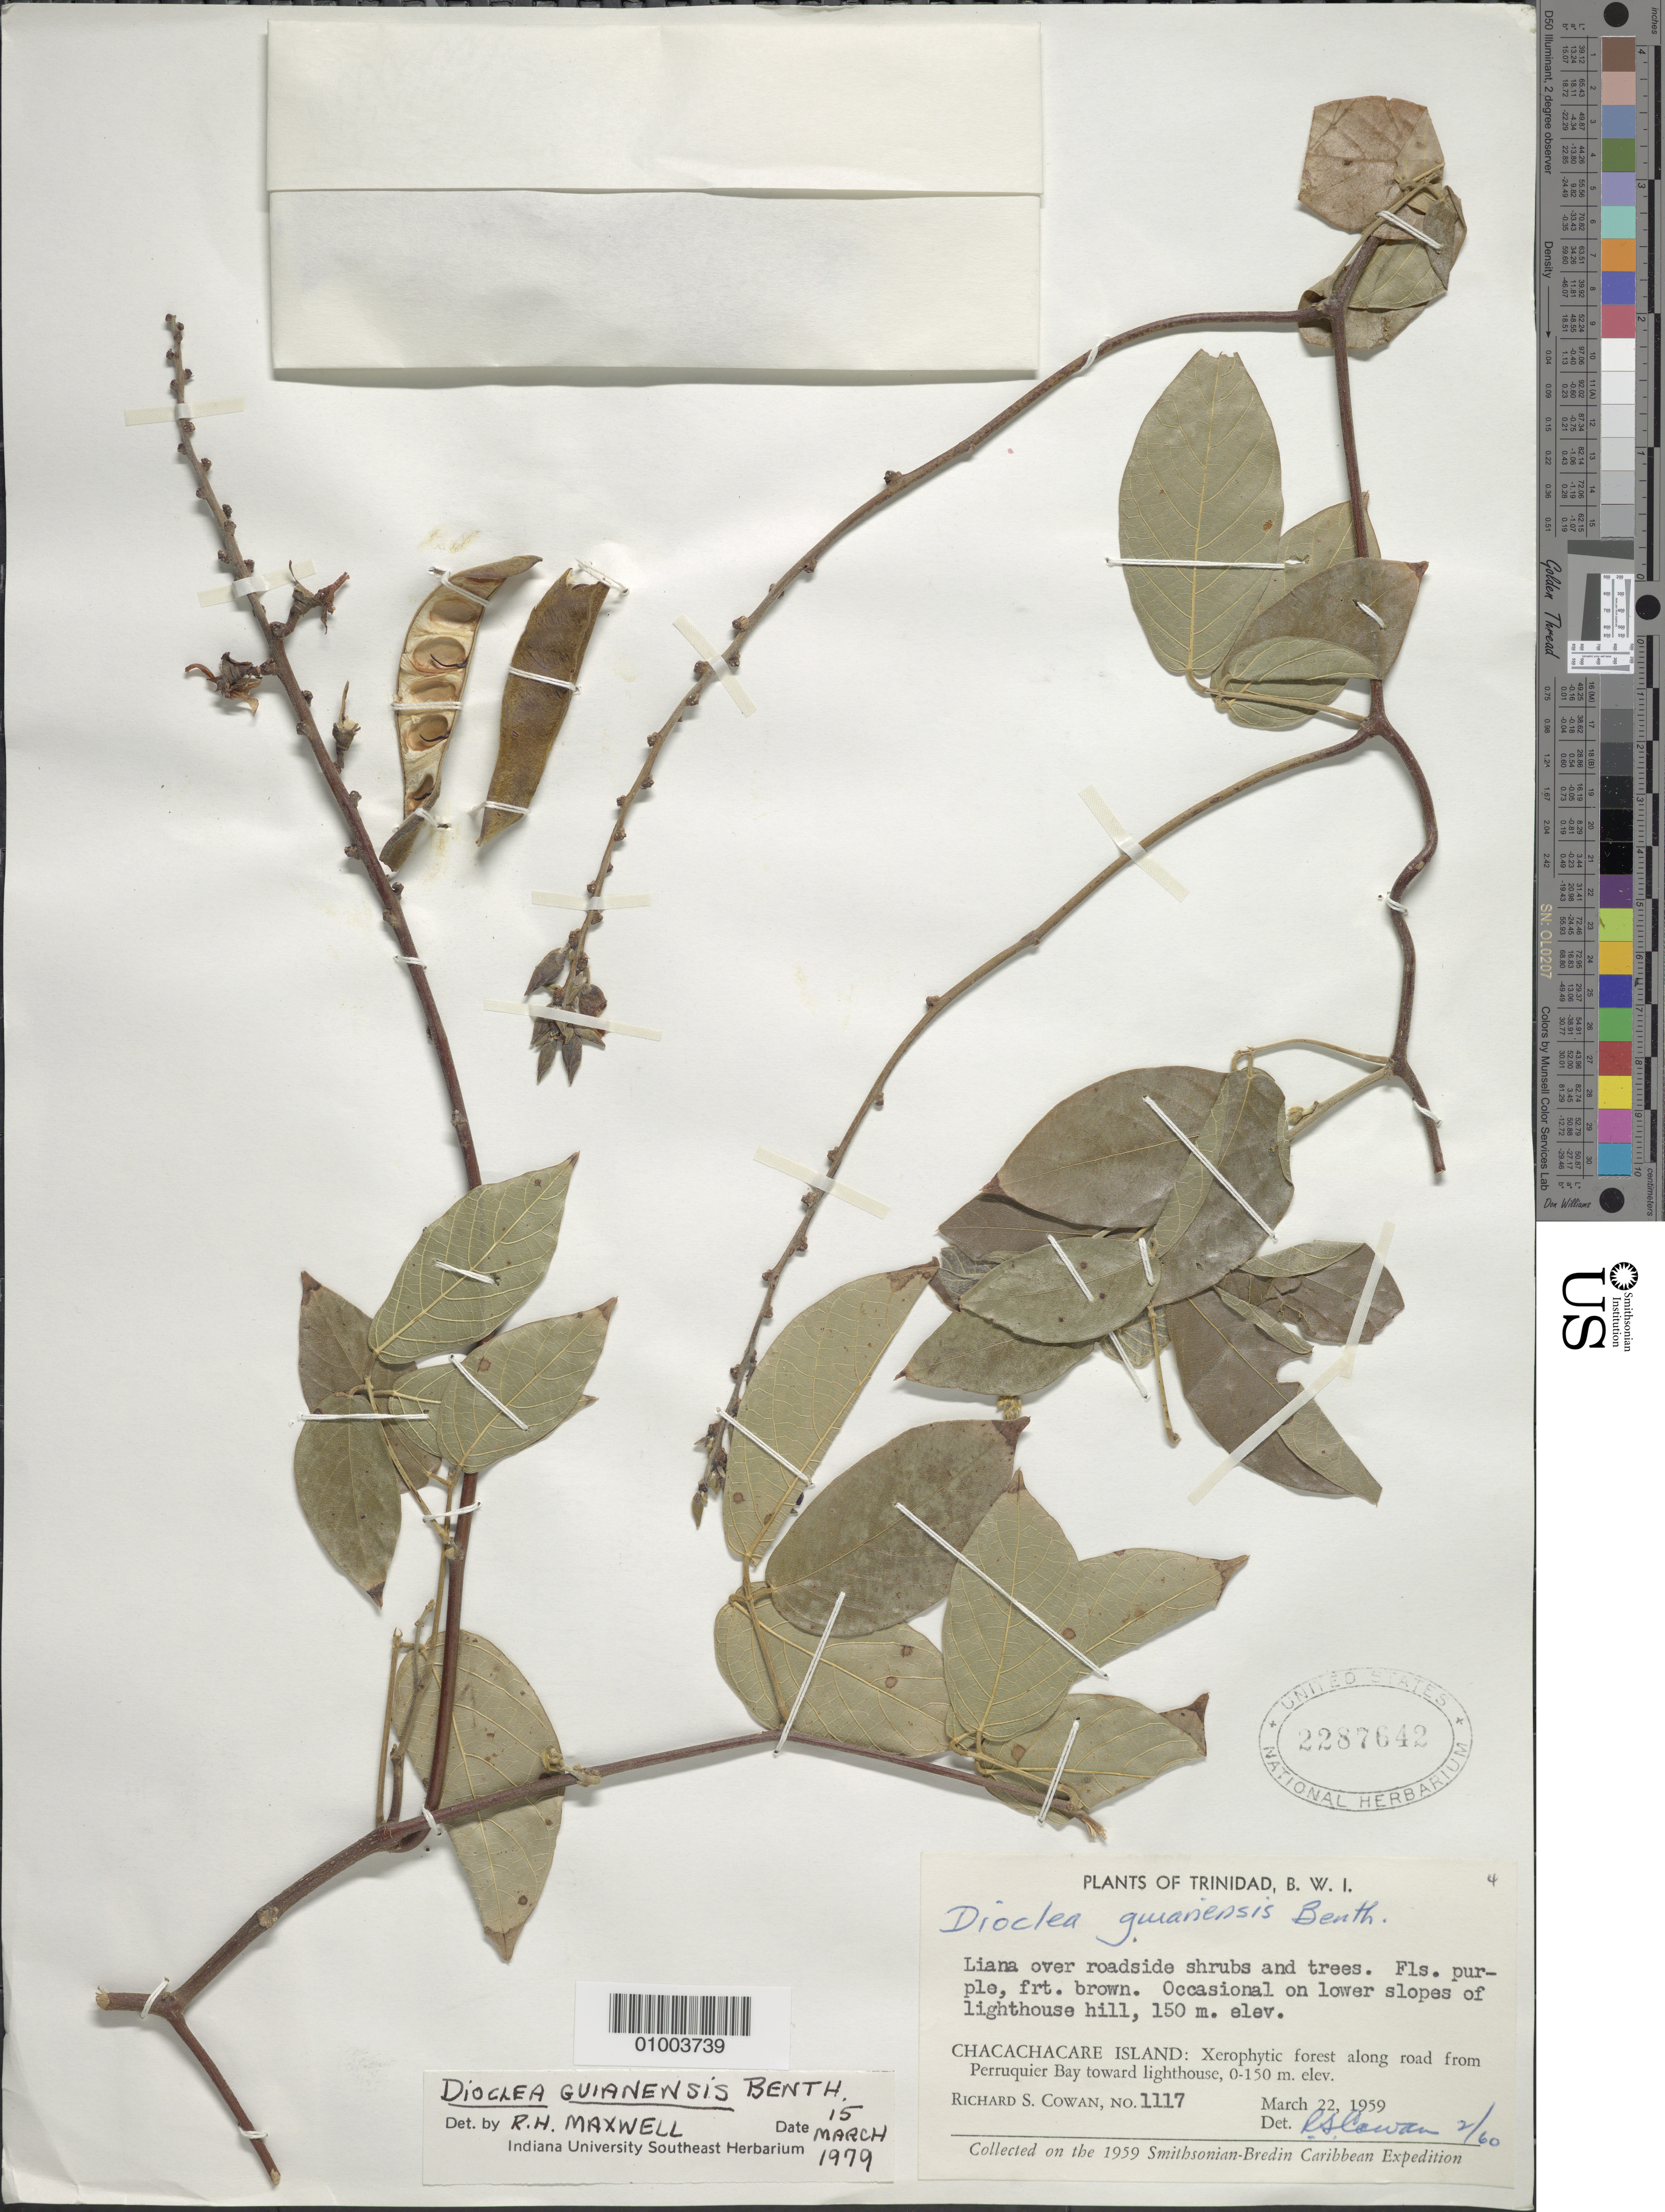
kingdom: Plantae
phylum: Tracheophyta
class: Magnoliopsida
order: Fabales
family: Fabaceae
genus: Dioclea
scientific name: Dioclea guianensis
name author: Benth.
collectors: R. S. Cowan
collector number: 1117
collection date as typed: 22 Mar 1959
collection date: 1959-03-22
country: Trinidad and Tobago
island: Chacachacare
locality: Chacachacare Island: Xerophytic forest along road from Perruquier Bay toward lighthouse. Liana over roadside shrubs and trees. Flowers purple, frt. brown. Occasional on lower slopes of lighthouse hill.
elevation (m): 0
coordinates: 0 N, 0 E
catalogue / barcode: US 2287642